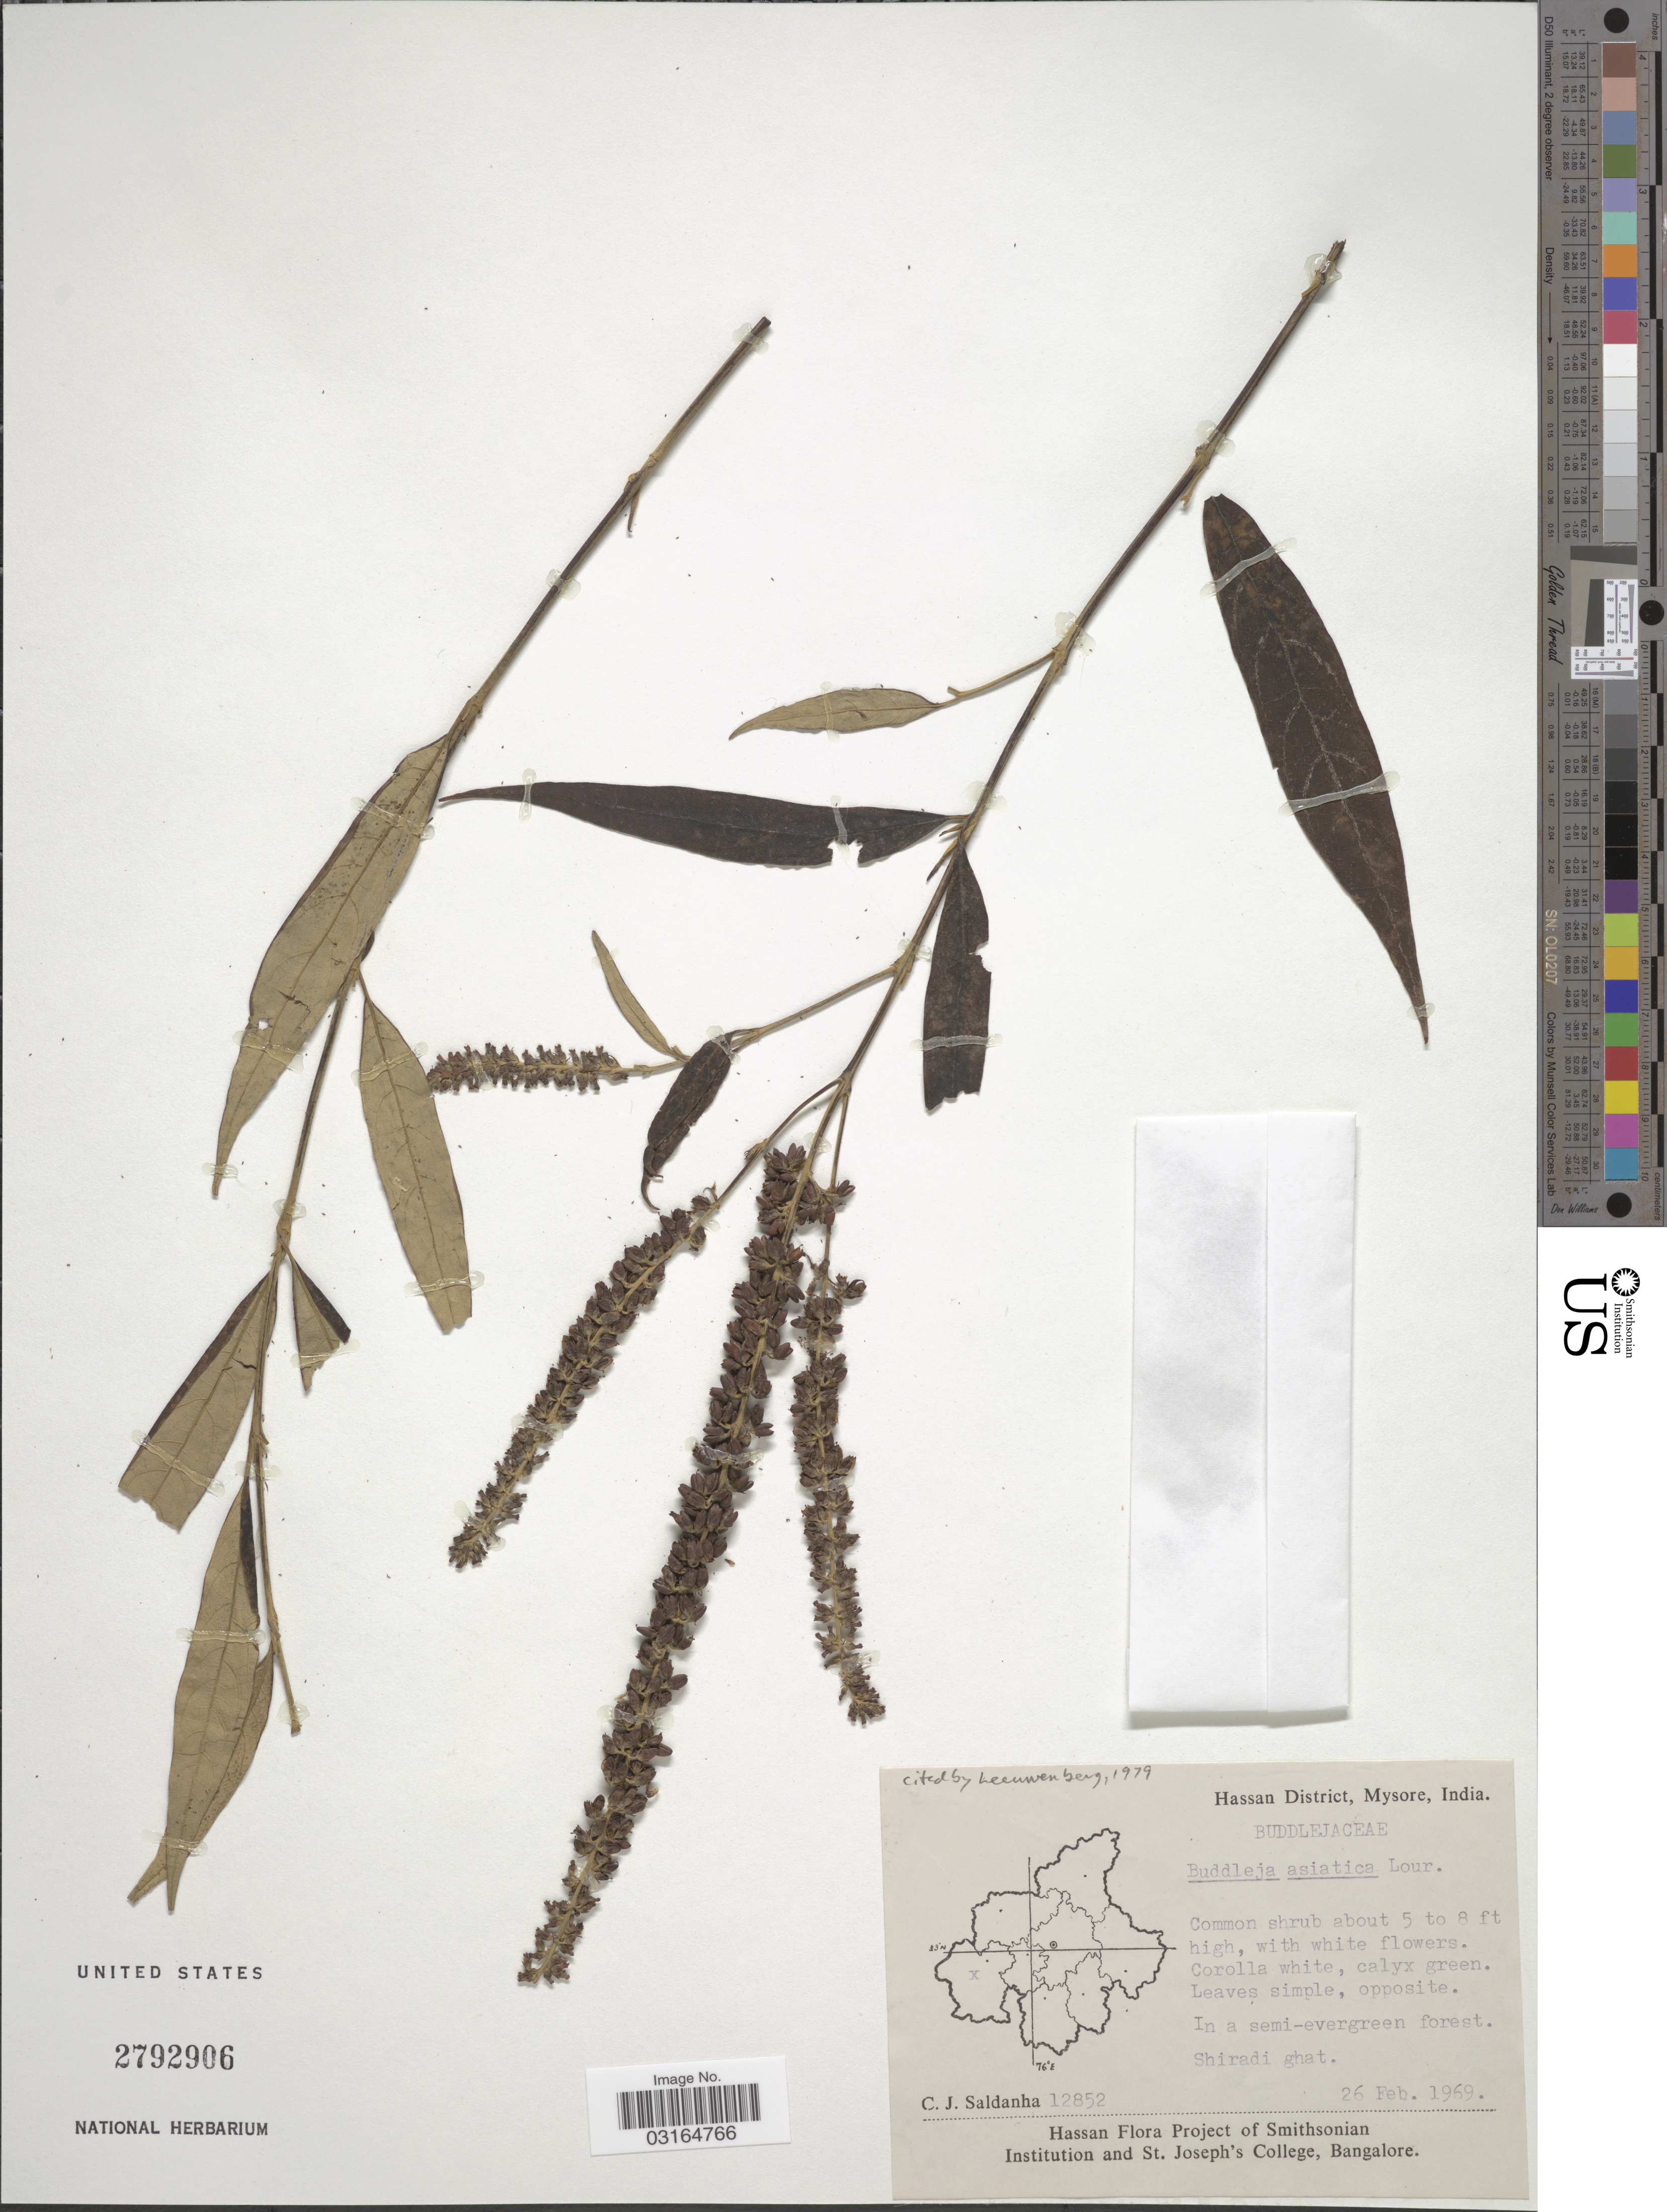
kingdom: Plantae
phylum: Tracheophyta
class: Magnoliopsida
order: Lamiales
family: Scrophulariaceae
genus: Buddleja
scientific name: Buddleja asiatica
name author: Lour.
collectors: C. J. Saldanha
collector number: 12852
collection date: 1969-02-26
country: India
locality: Hassan District, Mysore. In a semi-evergreen forest. Shiradi ghat.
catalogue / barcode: US 2792906